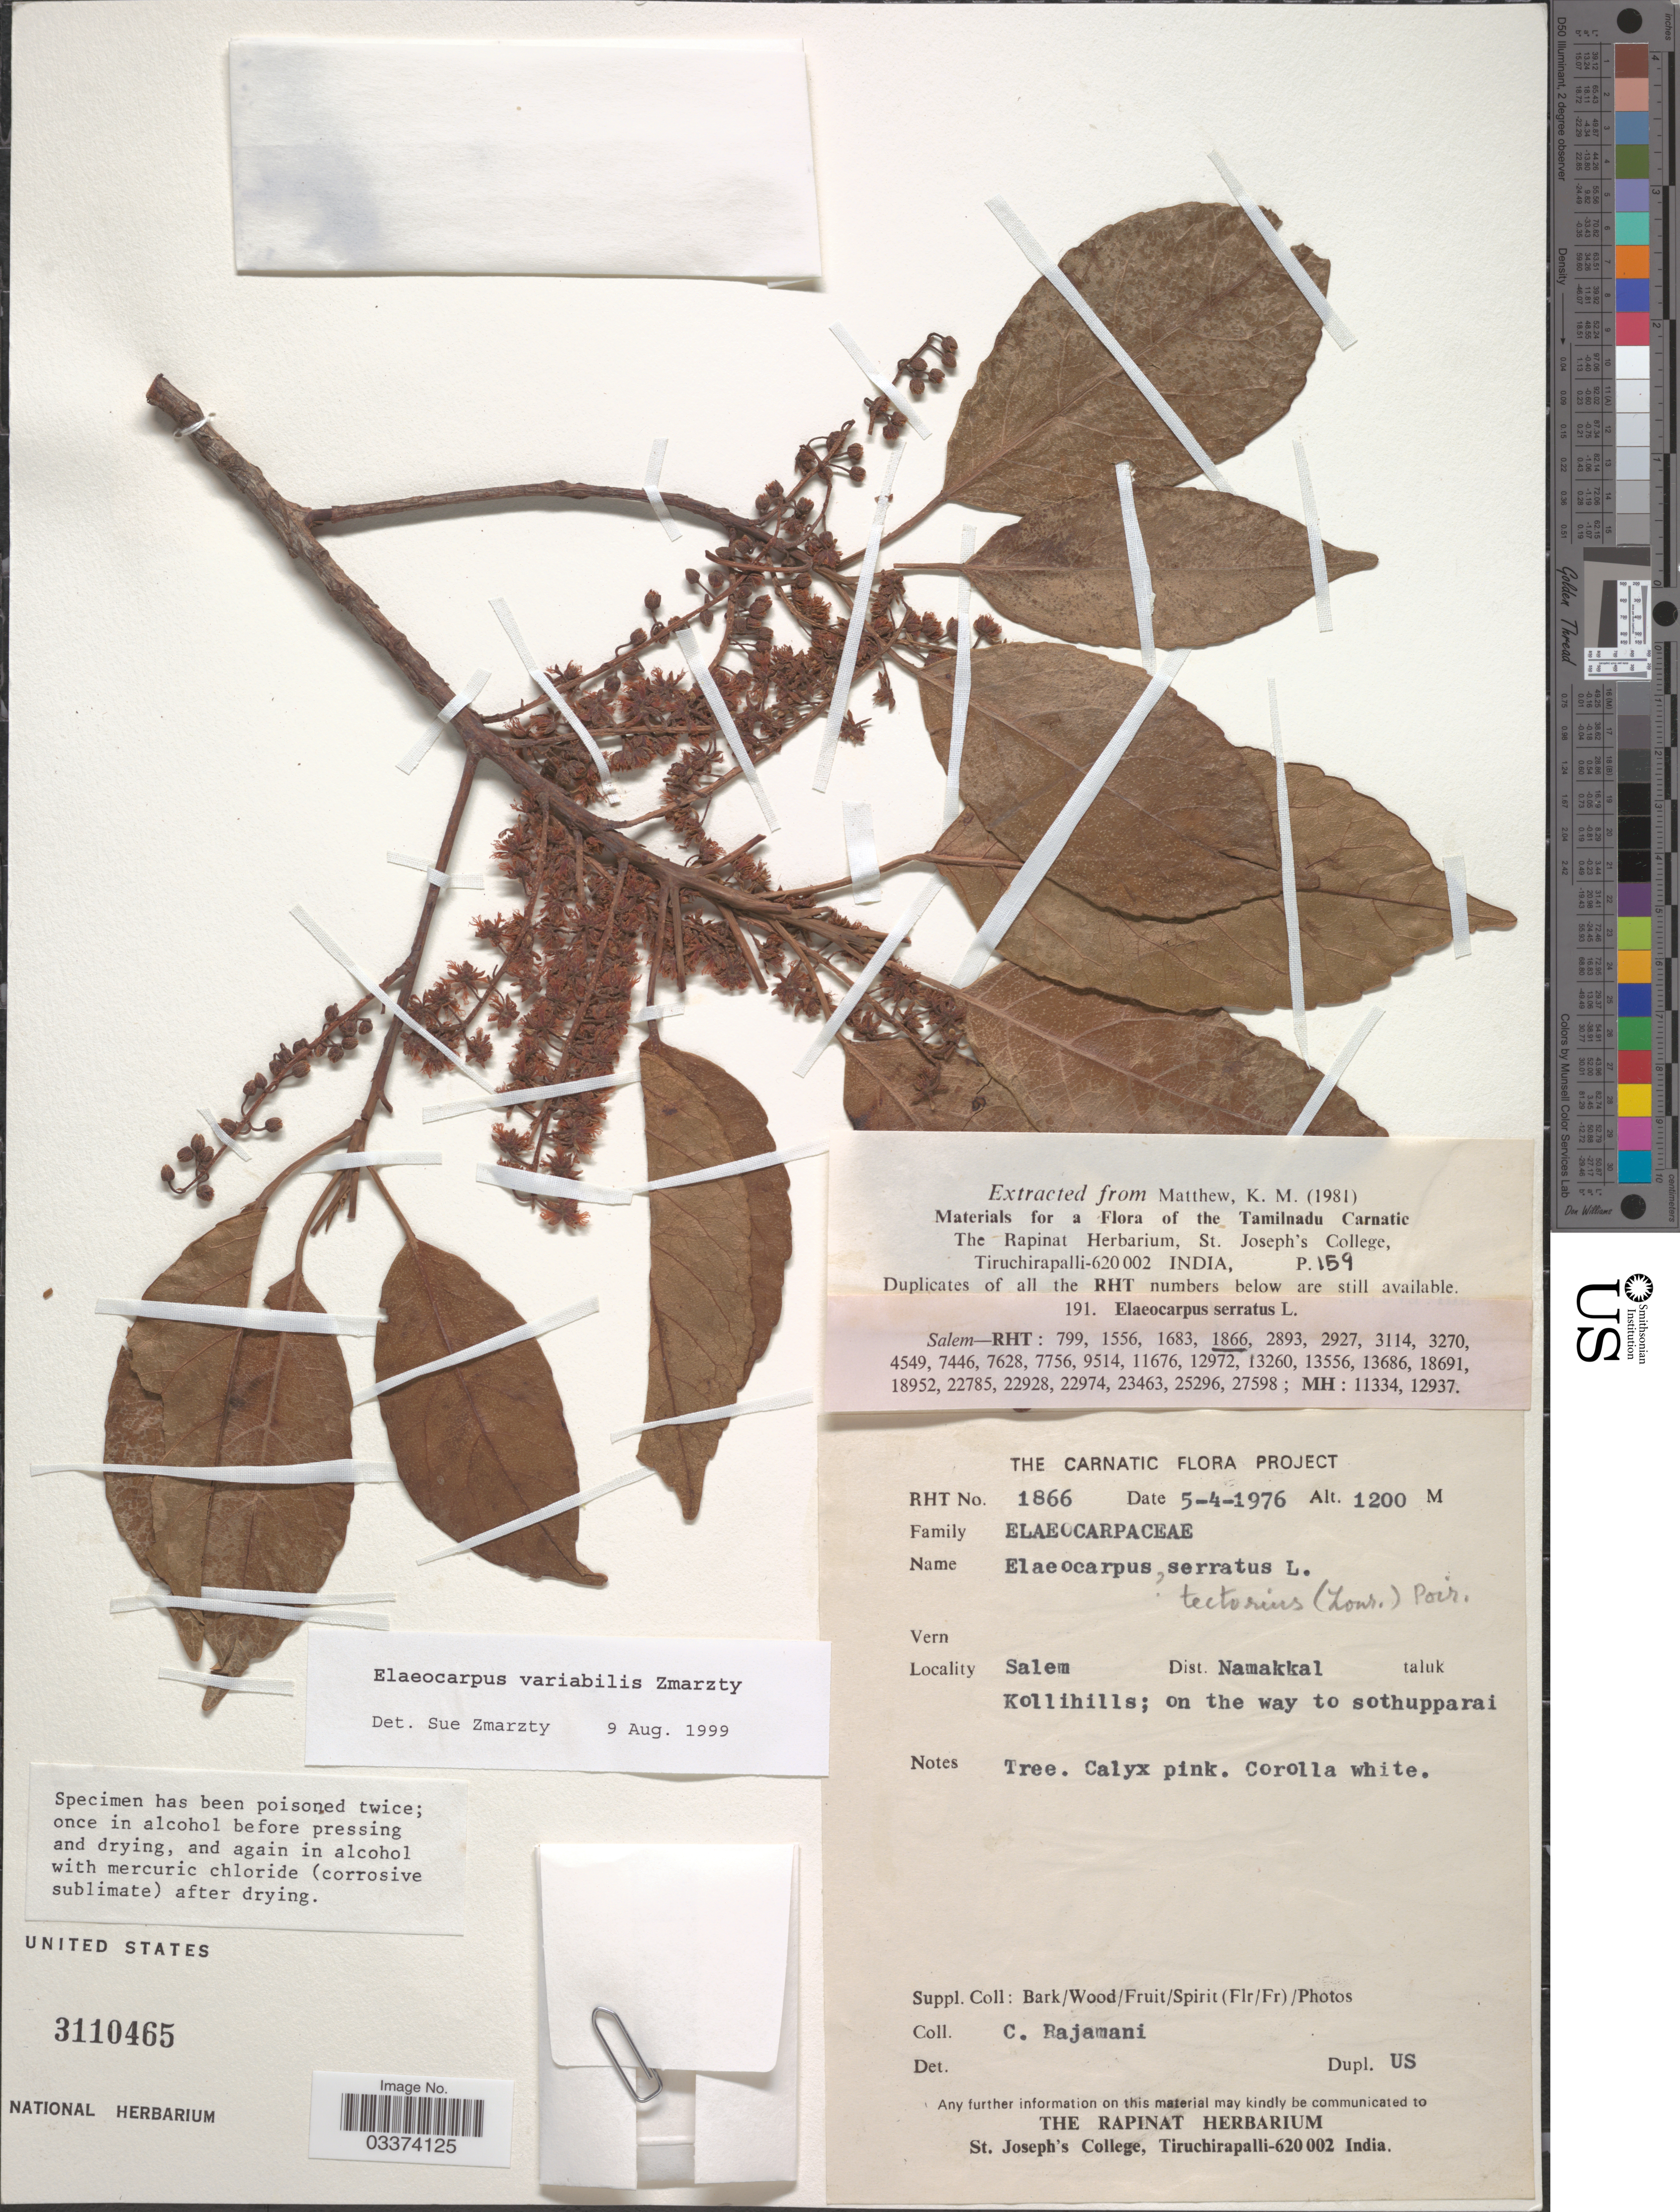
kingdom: Plantae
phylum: Tracheophyta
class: Magnoliopsida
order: Oxalidales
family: Elaeocarpaceae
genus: Elaeocarpus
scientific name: Elaeocarpus variabilis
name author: Zmarzty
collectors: C. Rajamani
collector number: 1866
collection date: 1976-04-05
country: India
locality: Salem. Dist. Namakkal taluk. Kollihills; on the way to sothupparai.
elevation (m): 1200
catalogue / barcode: US 3110465